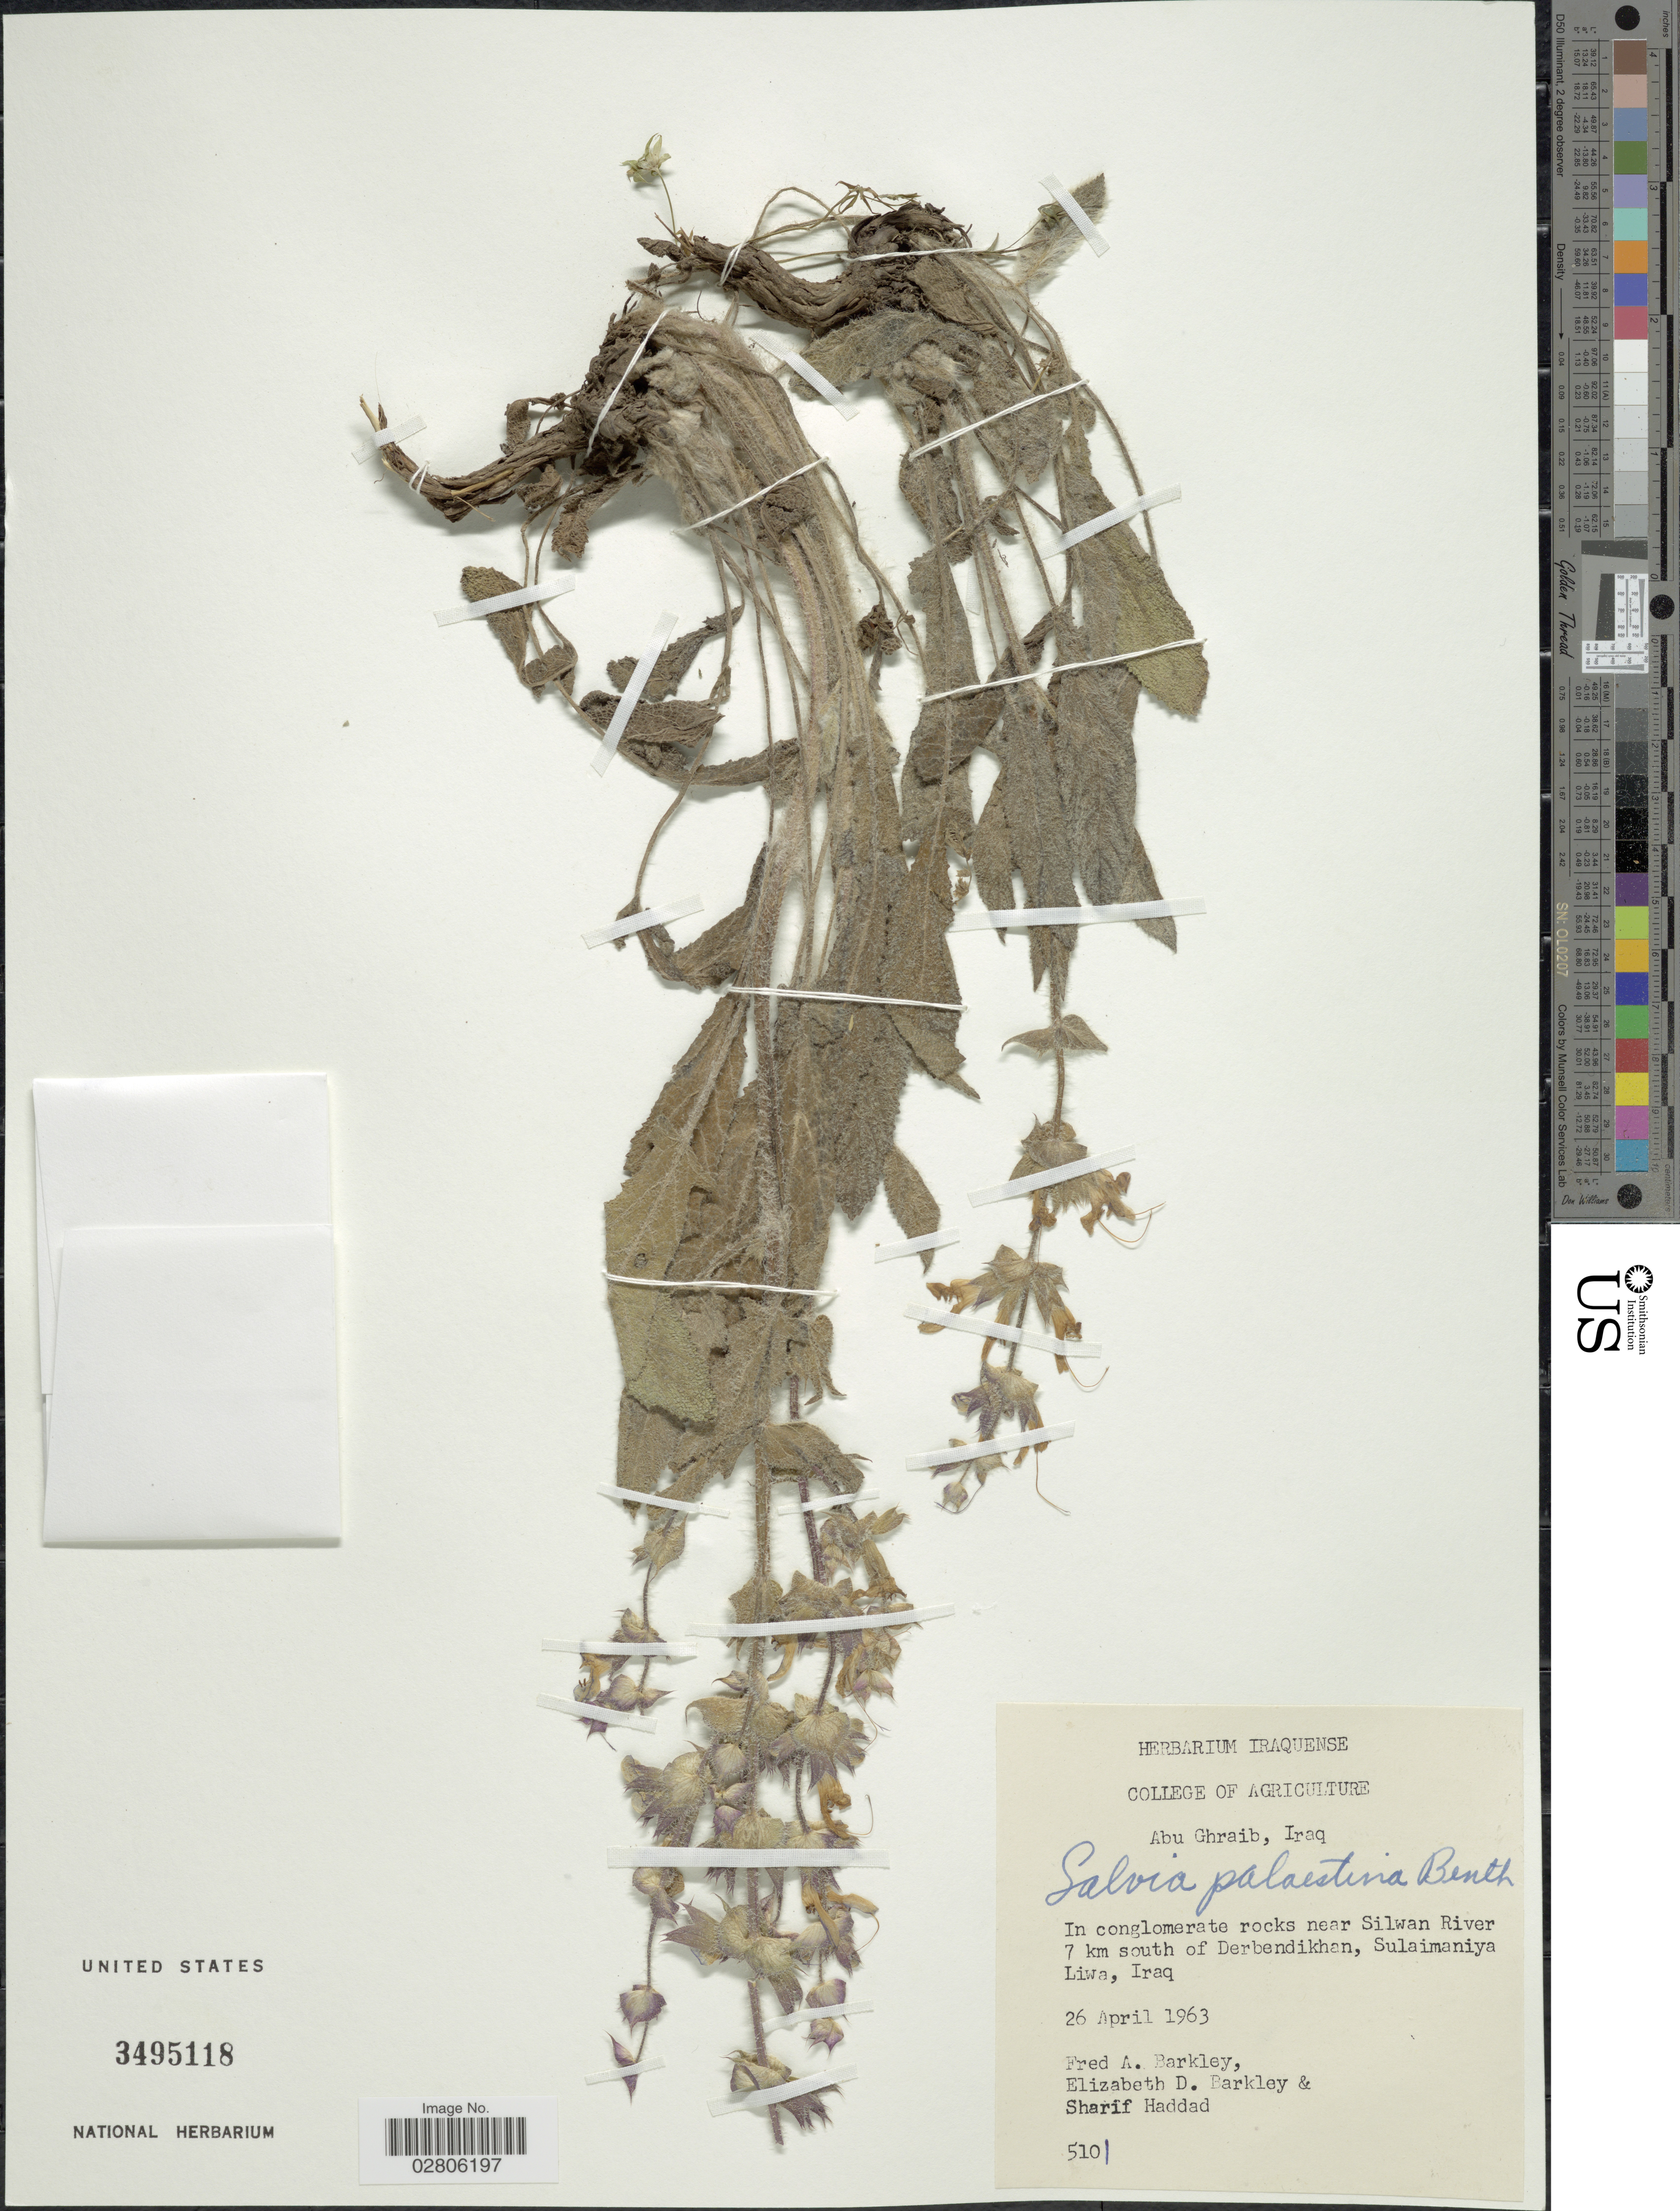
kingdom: Plantae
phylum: Tracheophyta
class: Magnoliopsida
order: Lamiales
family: Lamiaceae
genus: Salvia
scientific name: Salvia palaestina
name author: Benth.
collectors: F. A. Barkley, E. D.Barkley & S. Haddad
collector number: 5101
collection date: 1963-04-26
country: Iraq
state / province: As Sulaymānīyah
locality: Abu Ghraib, In conglomerate rocks near Silwan River 7 km south of Derbendikhan, Sulaimaniya Liwa.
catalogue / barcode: US 3495118